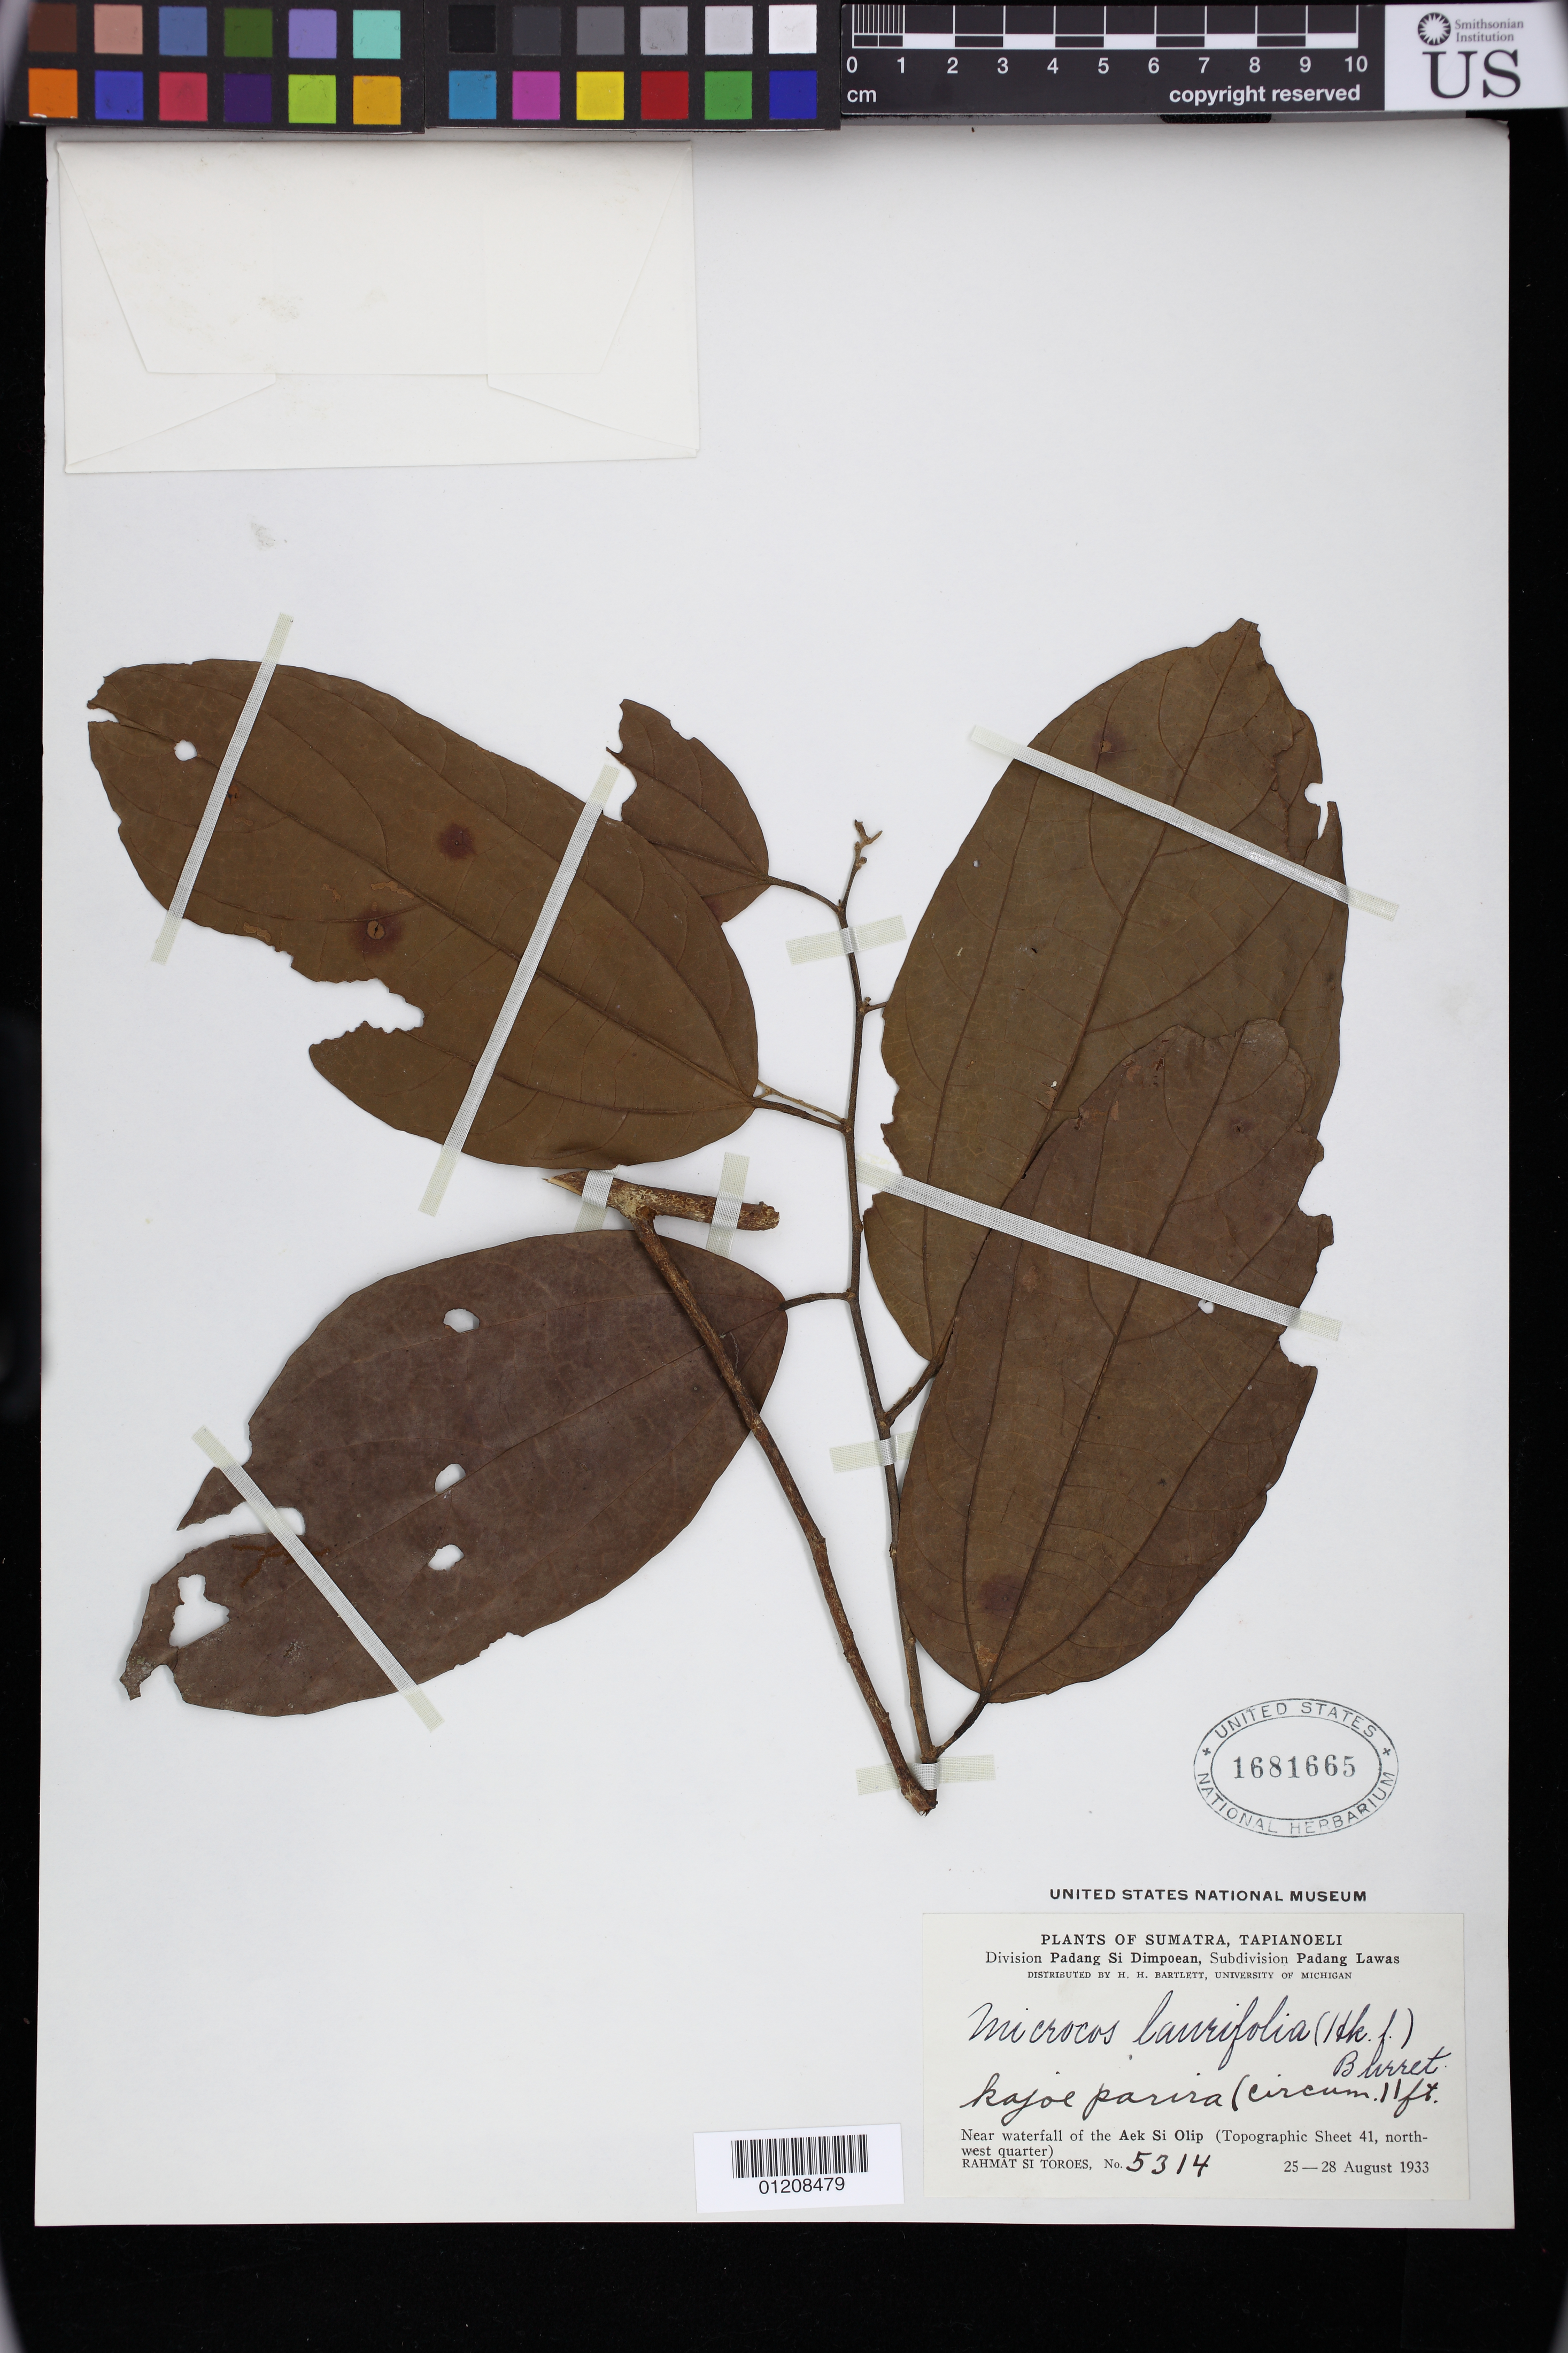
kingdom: Plantae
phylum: Tracheophyta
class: Magnoliopsida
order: Malvales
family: Malvaceae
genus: Microcos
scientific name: Microcos laurifolia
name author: Burret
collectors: Rahmat Si Boeea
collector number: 5314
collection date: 1933-08-25/1933-08-28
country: Indonesia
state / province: Sumatra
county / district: Padang Si Dimpoean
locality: Padang Lawas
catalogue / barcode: US 1681665